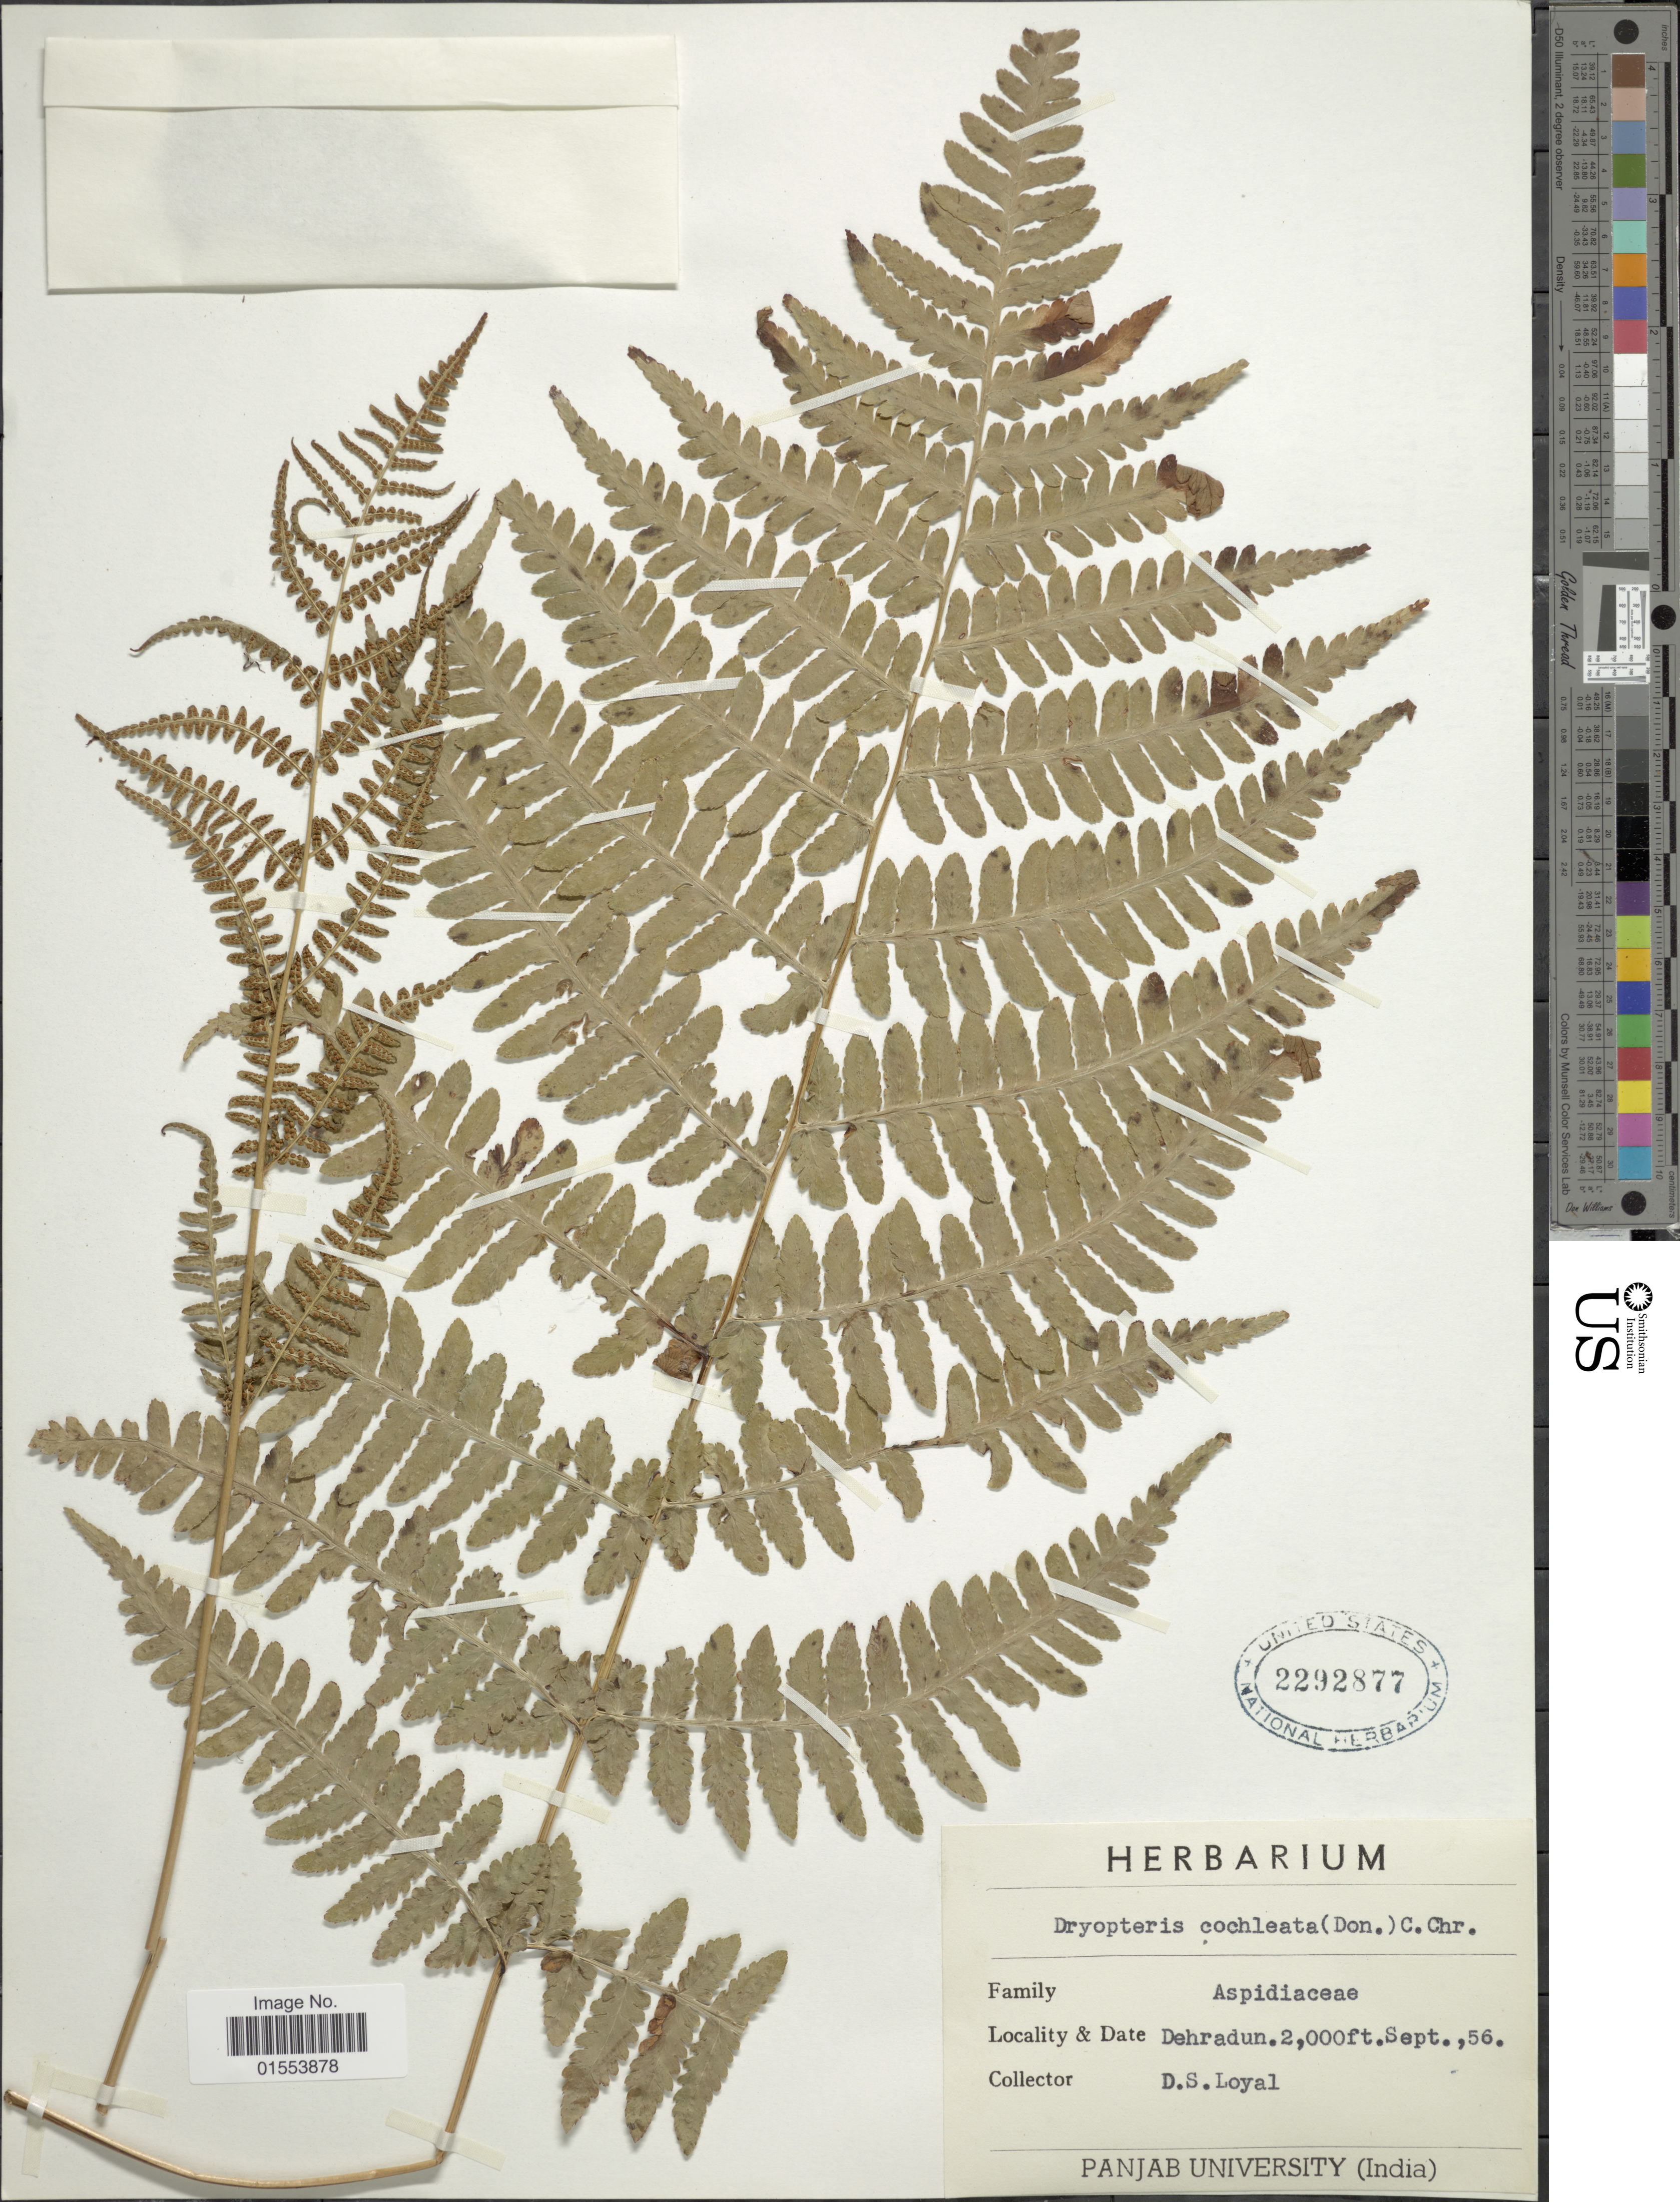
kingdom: Plantae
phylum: Tracheophyta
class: Polypodiopsida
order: Polypodiales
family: Dryopteridaceae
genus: Dryopteris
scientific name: Dryopteris cochleata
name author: (D. Don) C. Chr.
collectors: D. Loyal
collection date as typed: Transcribed d/m/y: /9/56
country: India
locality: Dehradun.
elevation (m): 610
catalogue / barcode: US 2292877